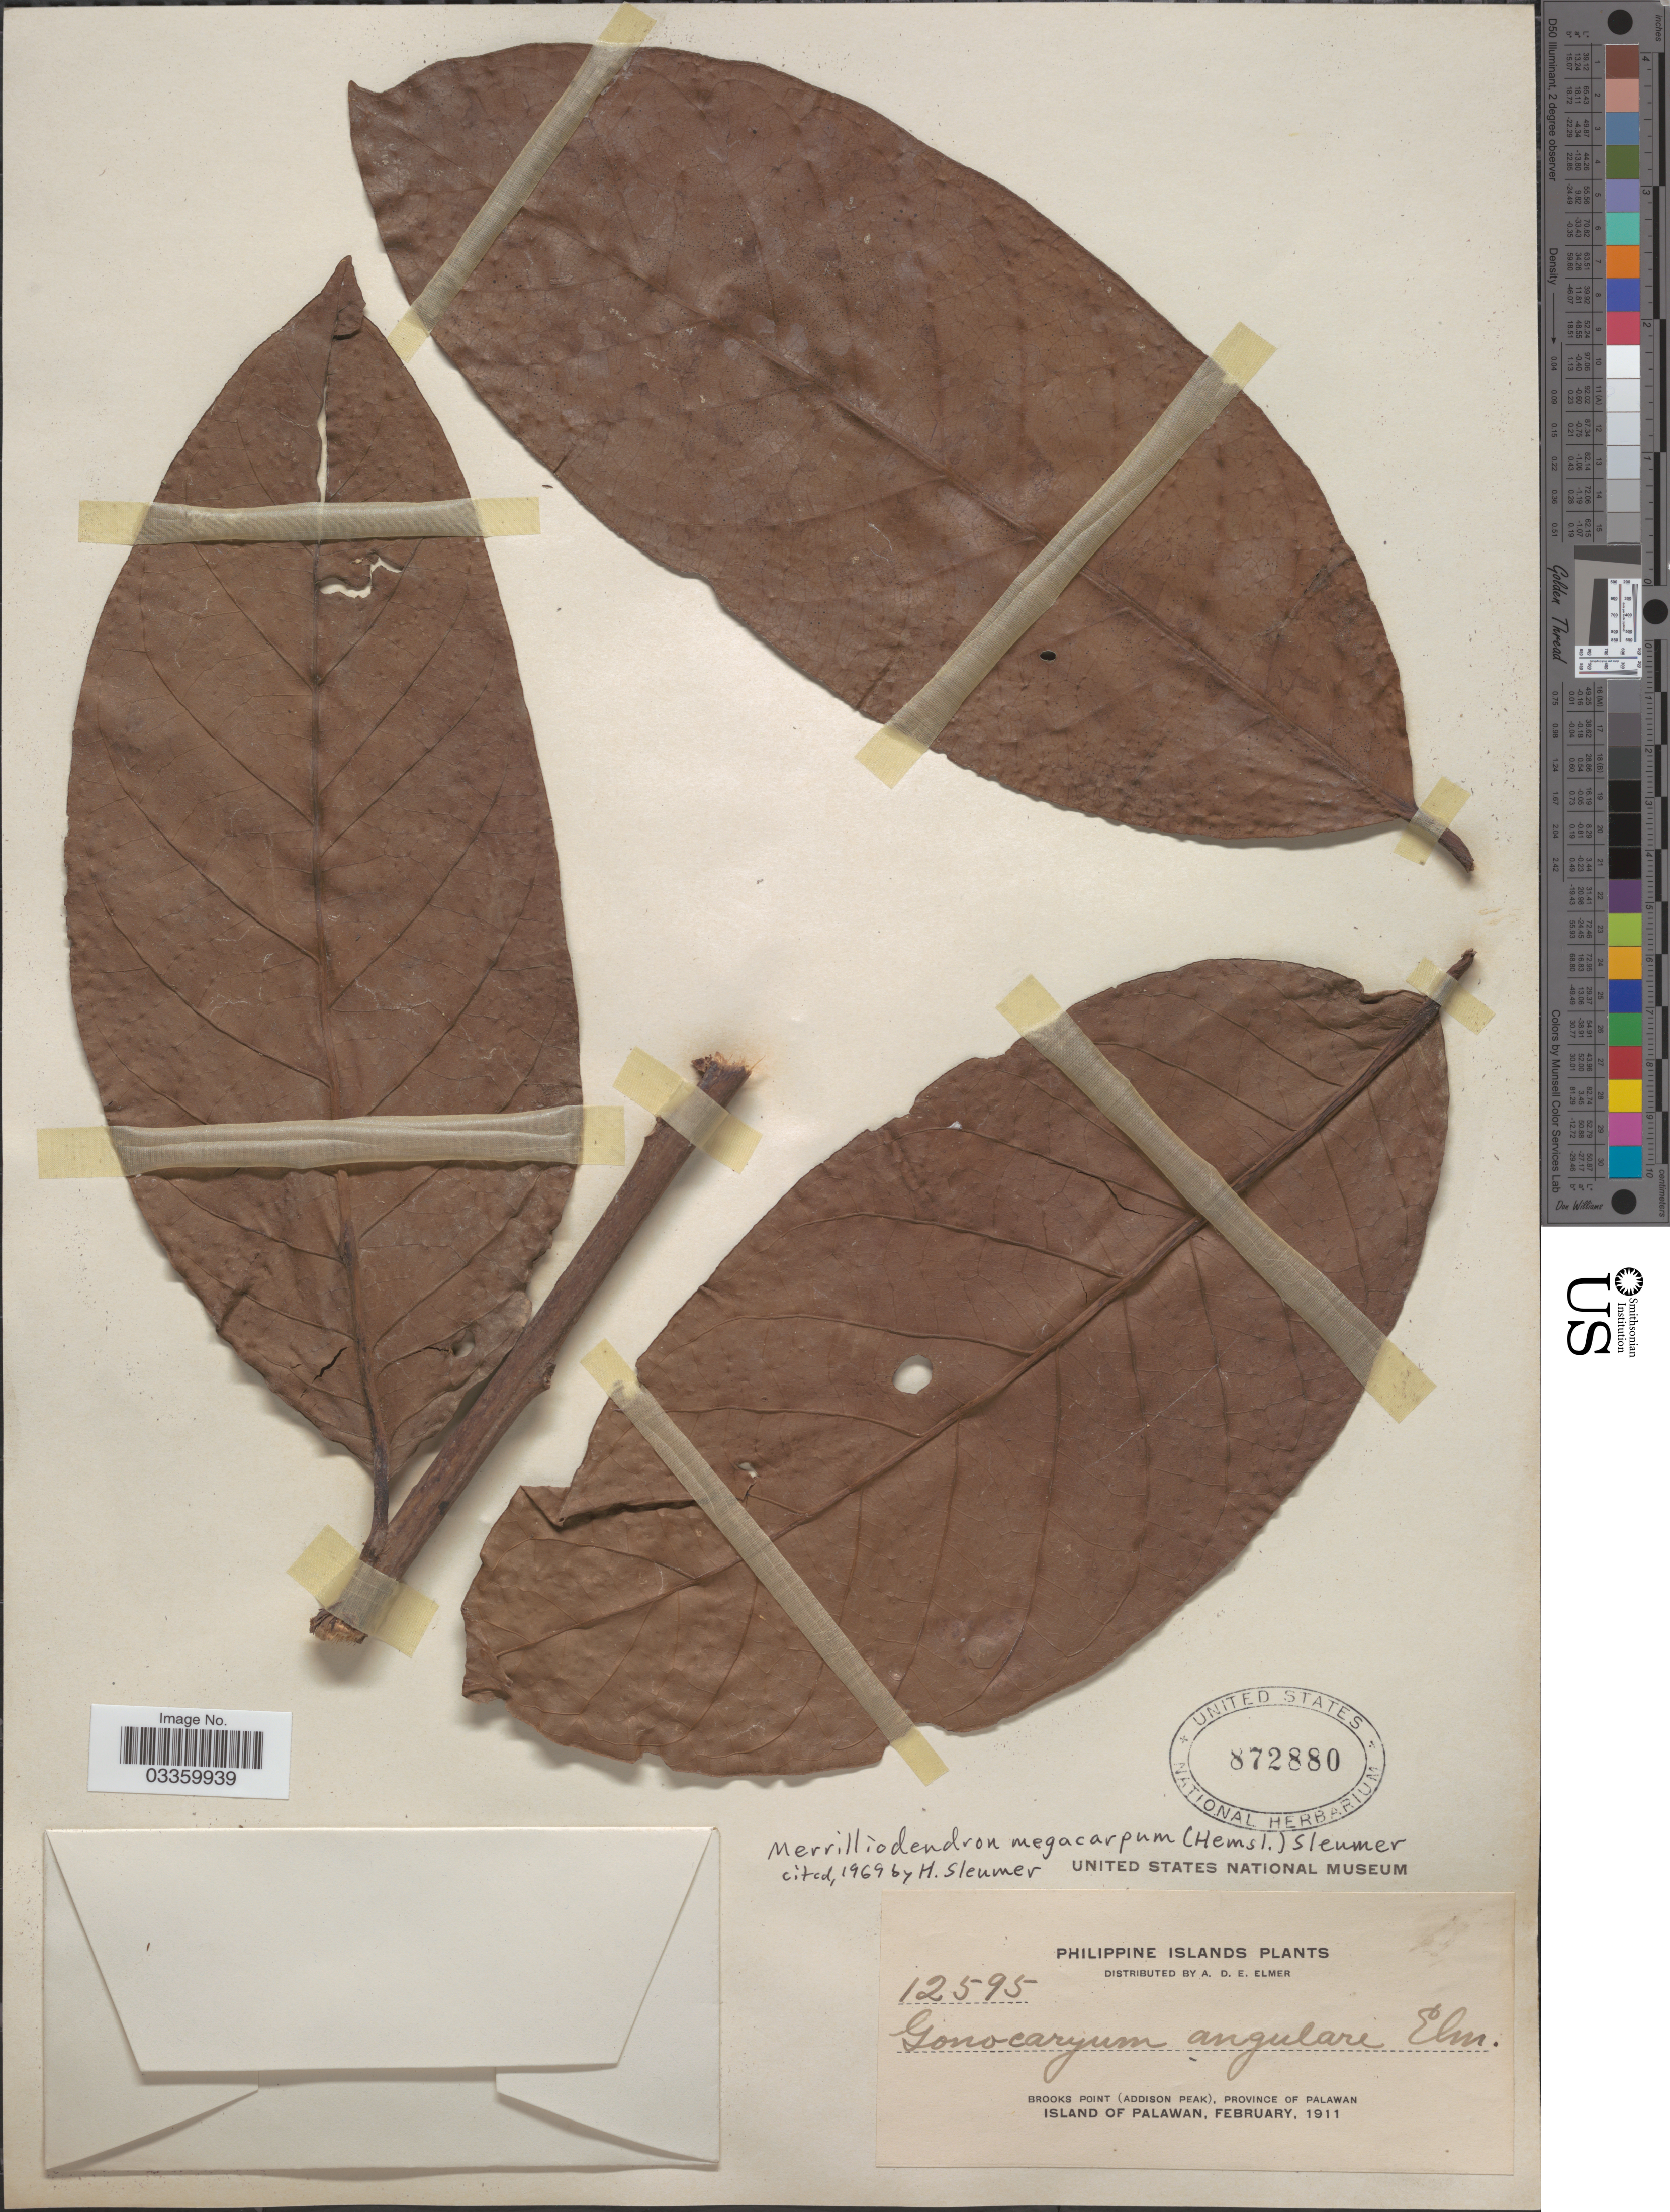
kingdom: Plantae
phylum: Tracheophyta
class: Magnoliopsida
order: Icacinales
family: Icacinaceae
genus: Merrilliodendron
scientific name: Merrilliodendron megacarpum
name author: (Hemsl.) Sleumer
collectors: A. D. E. Elmer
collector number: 12595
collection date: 1911-02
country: Philippines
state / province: Mimaropa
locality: Philippine Islands. Brooks Point (Addison Peak), province of Palawan. Island of Palawan.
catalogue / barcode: US 872880